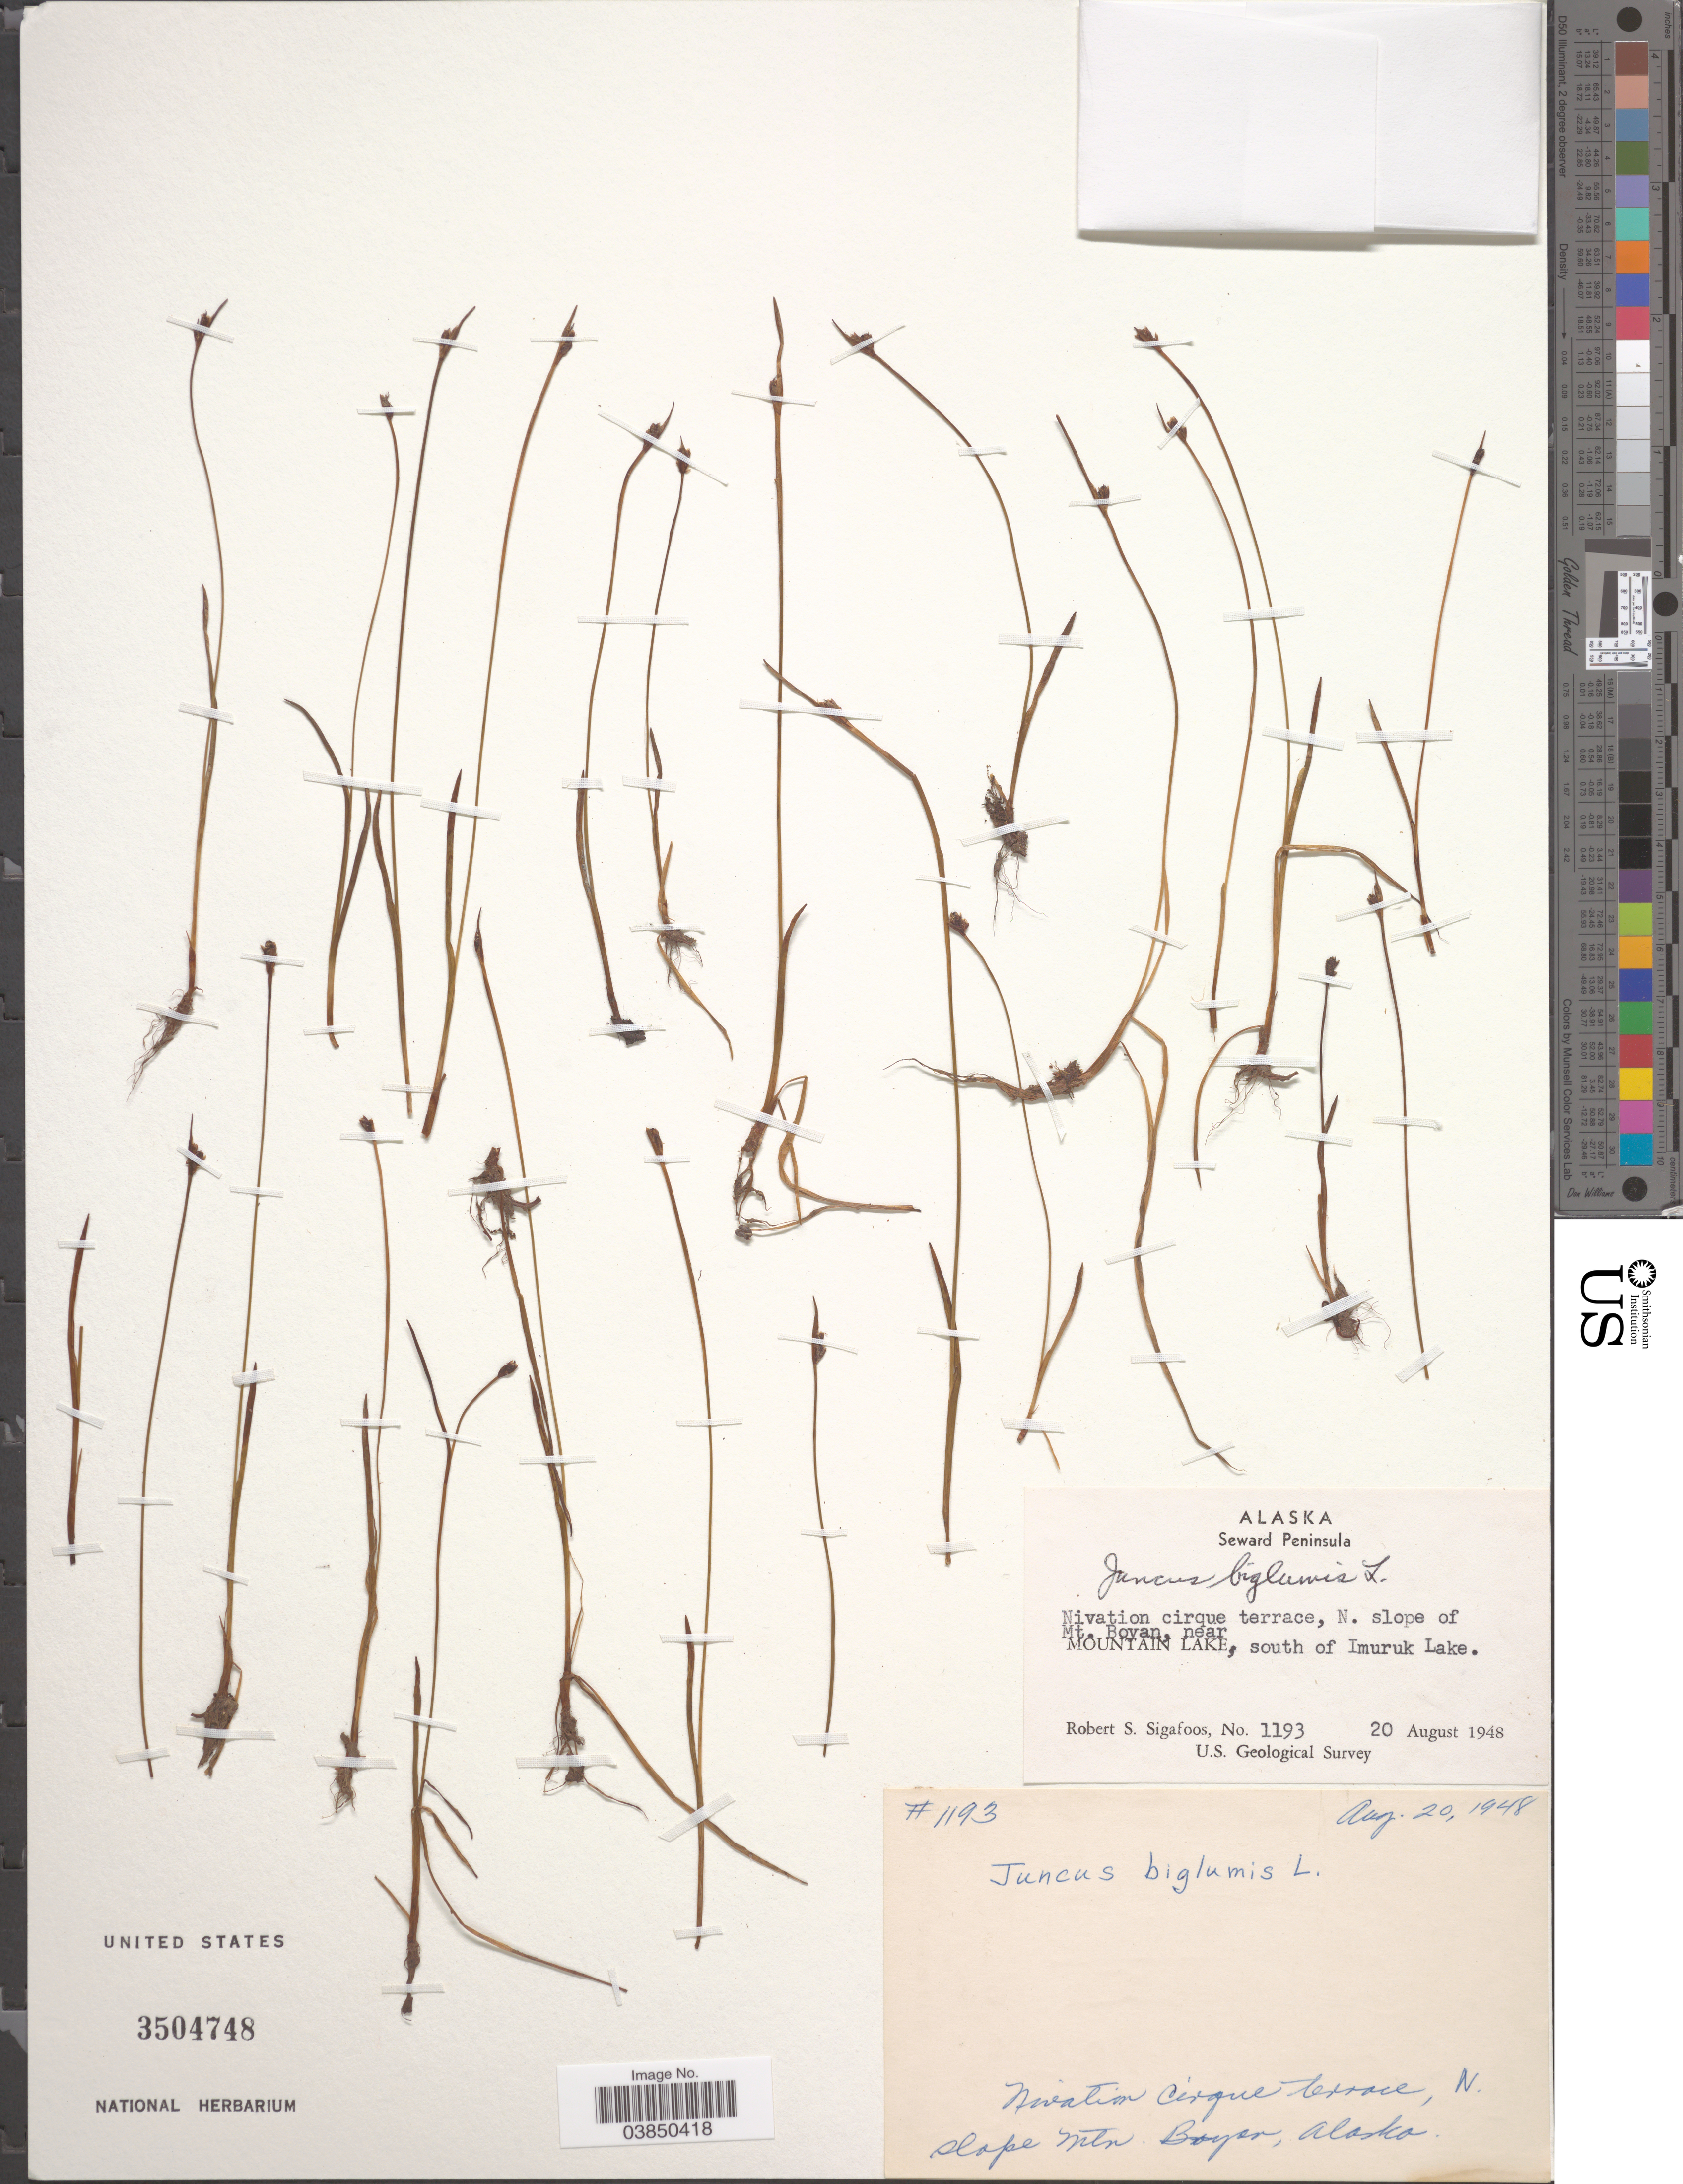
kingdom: Plantae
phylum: Tracheophyta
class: Liliopsida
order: Poales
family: Juncaceae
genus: Juncus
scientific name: Juncus biglumis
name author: L.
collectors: R. Sigafoos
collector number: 1193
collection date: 1948-08-20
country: United States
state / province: Alaska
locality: Seward Peninsula. Nivation cirque terrace, N. slope of Mt. Bovan, near Mountain Lake, south of Imuruk Lake.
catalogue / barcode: US 3504748